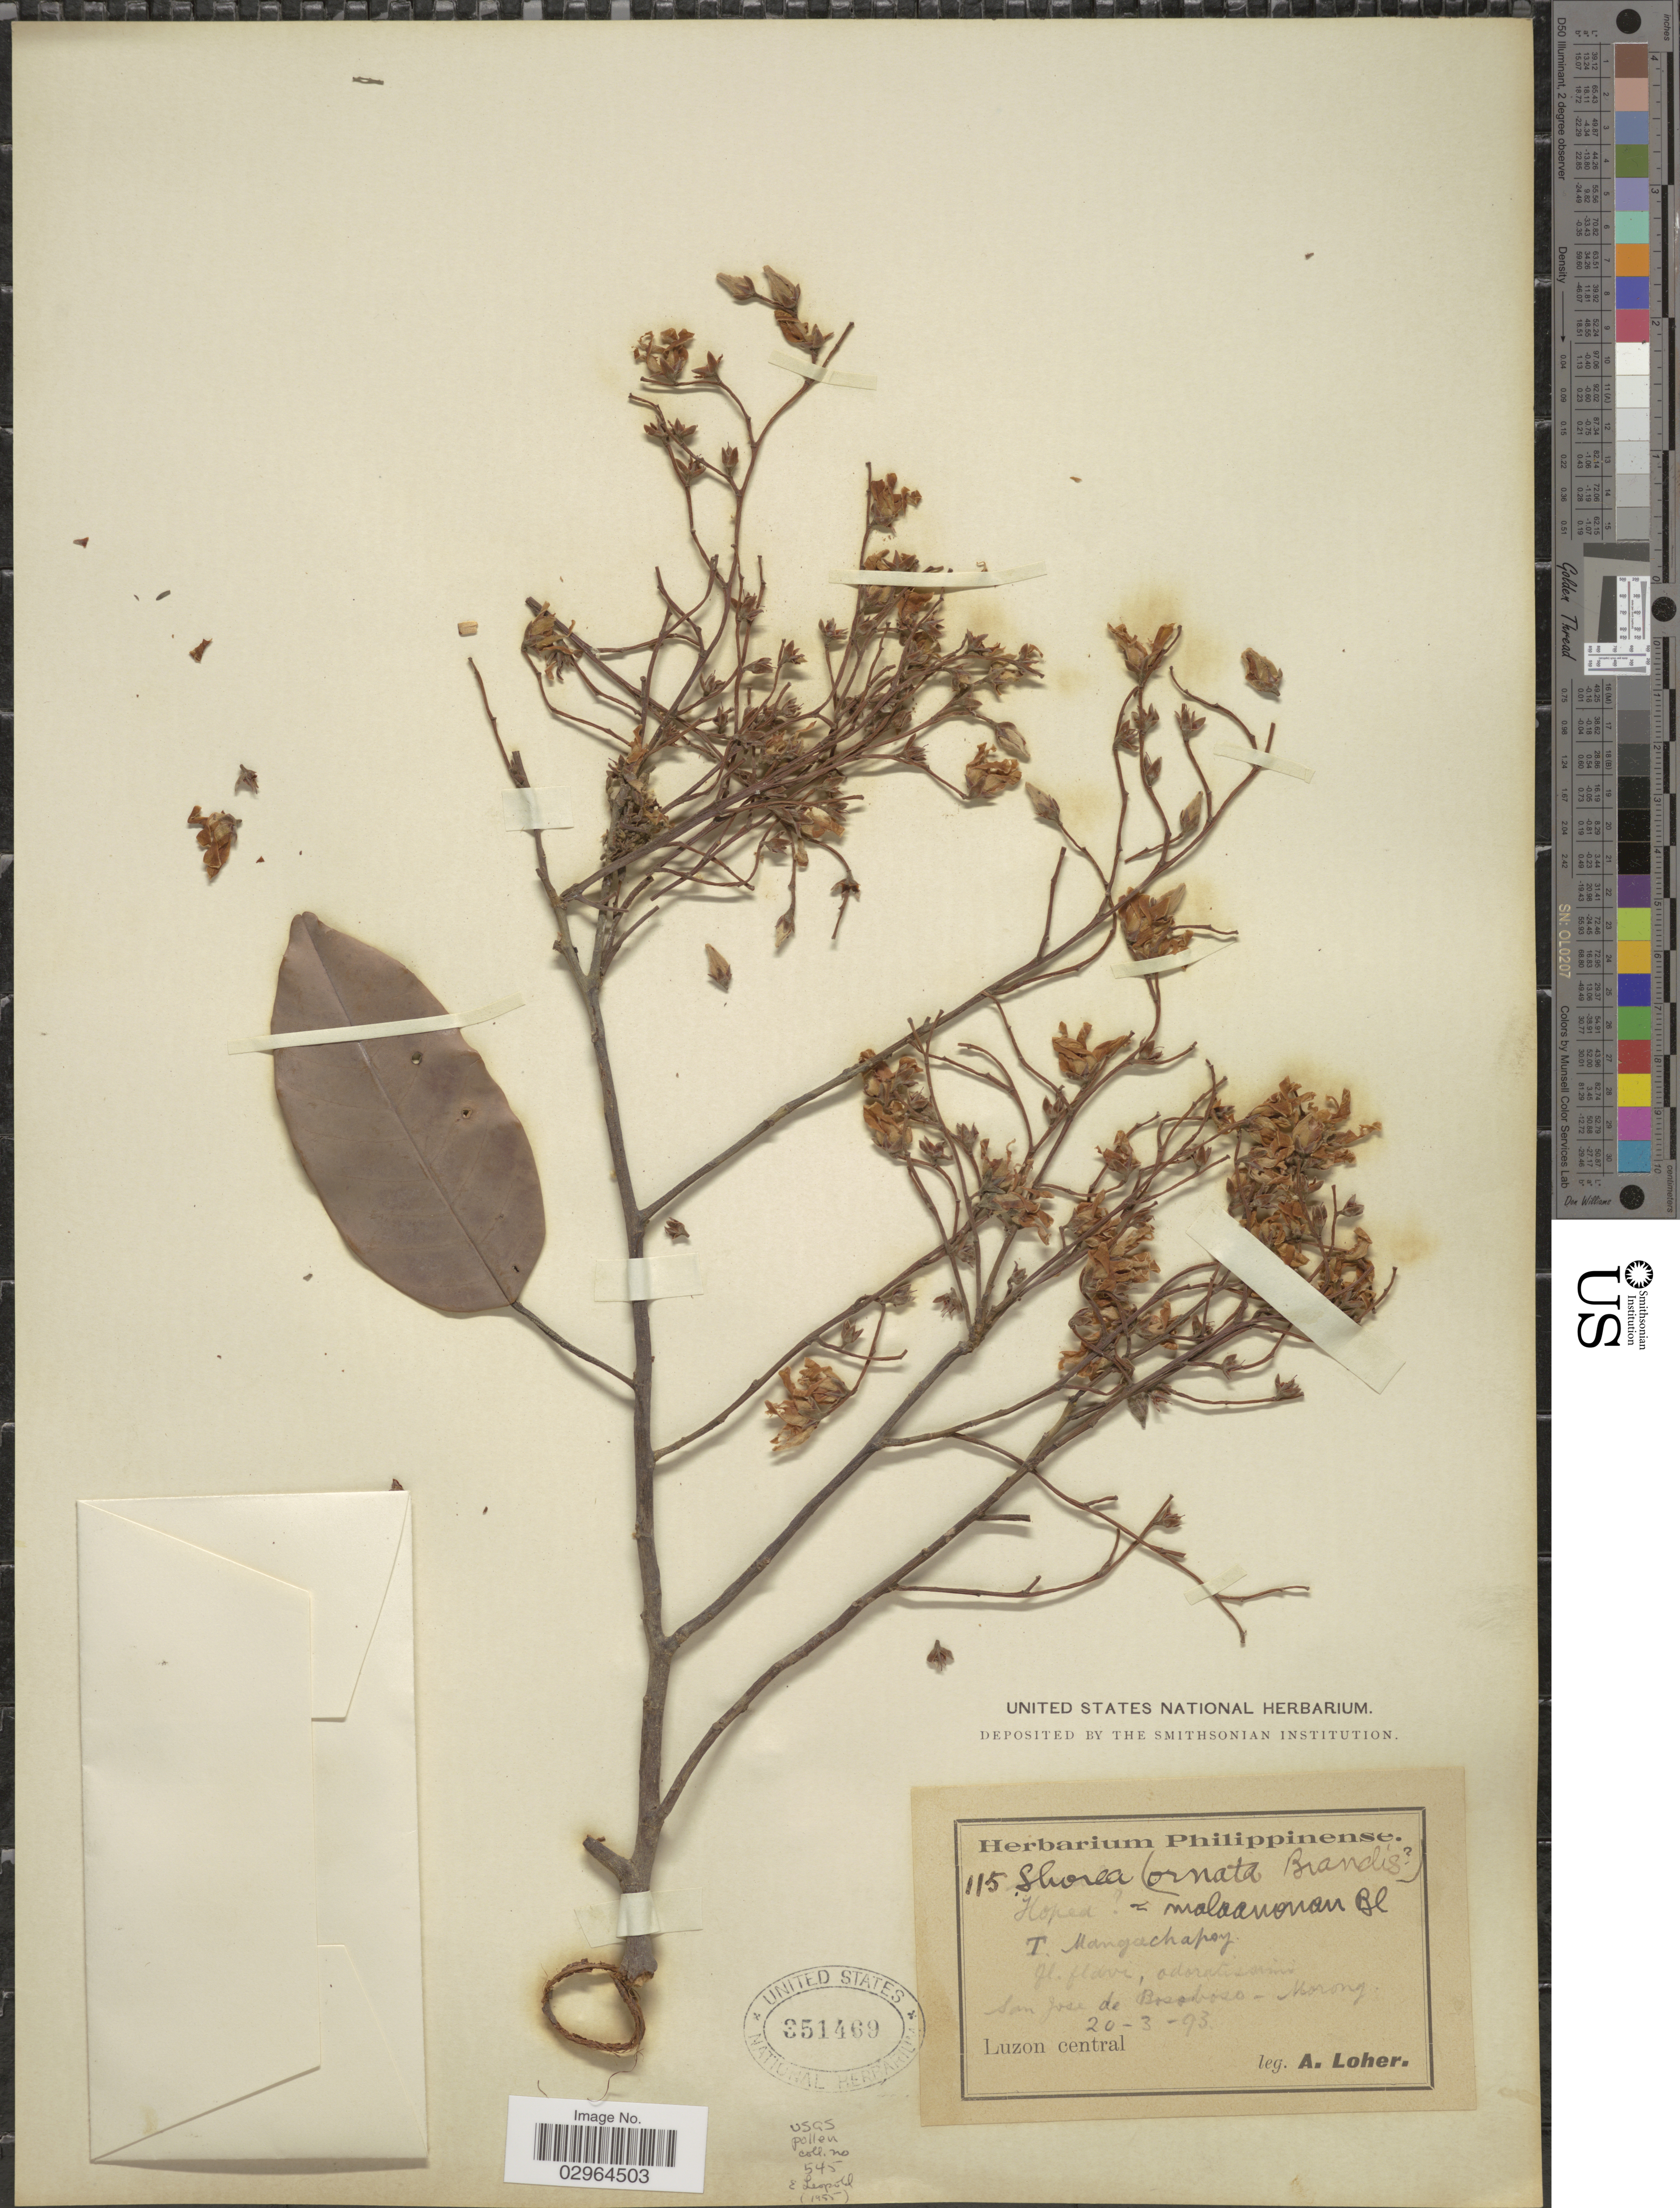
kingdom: Plantae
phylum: Tracheophyta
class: Magnoliopsida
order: Malvales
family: Dipterocarpaceae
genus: Anthoshorea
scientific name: Anthoshorea polita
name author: (S. Vidal) P.S. Ashton & J. Heck.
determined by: Strong, Mark T., (BOT), Smithsonian Institution - National Museum of Natural History (UNITED STATES)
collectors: A. Loher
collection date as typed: Transcribed d/m/y: 20/3/93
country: Philippines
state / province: Central Luzon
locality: San Jose de Bosoboso - Morong. Luzon Central.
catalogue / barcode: US 351469